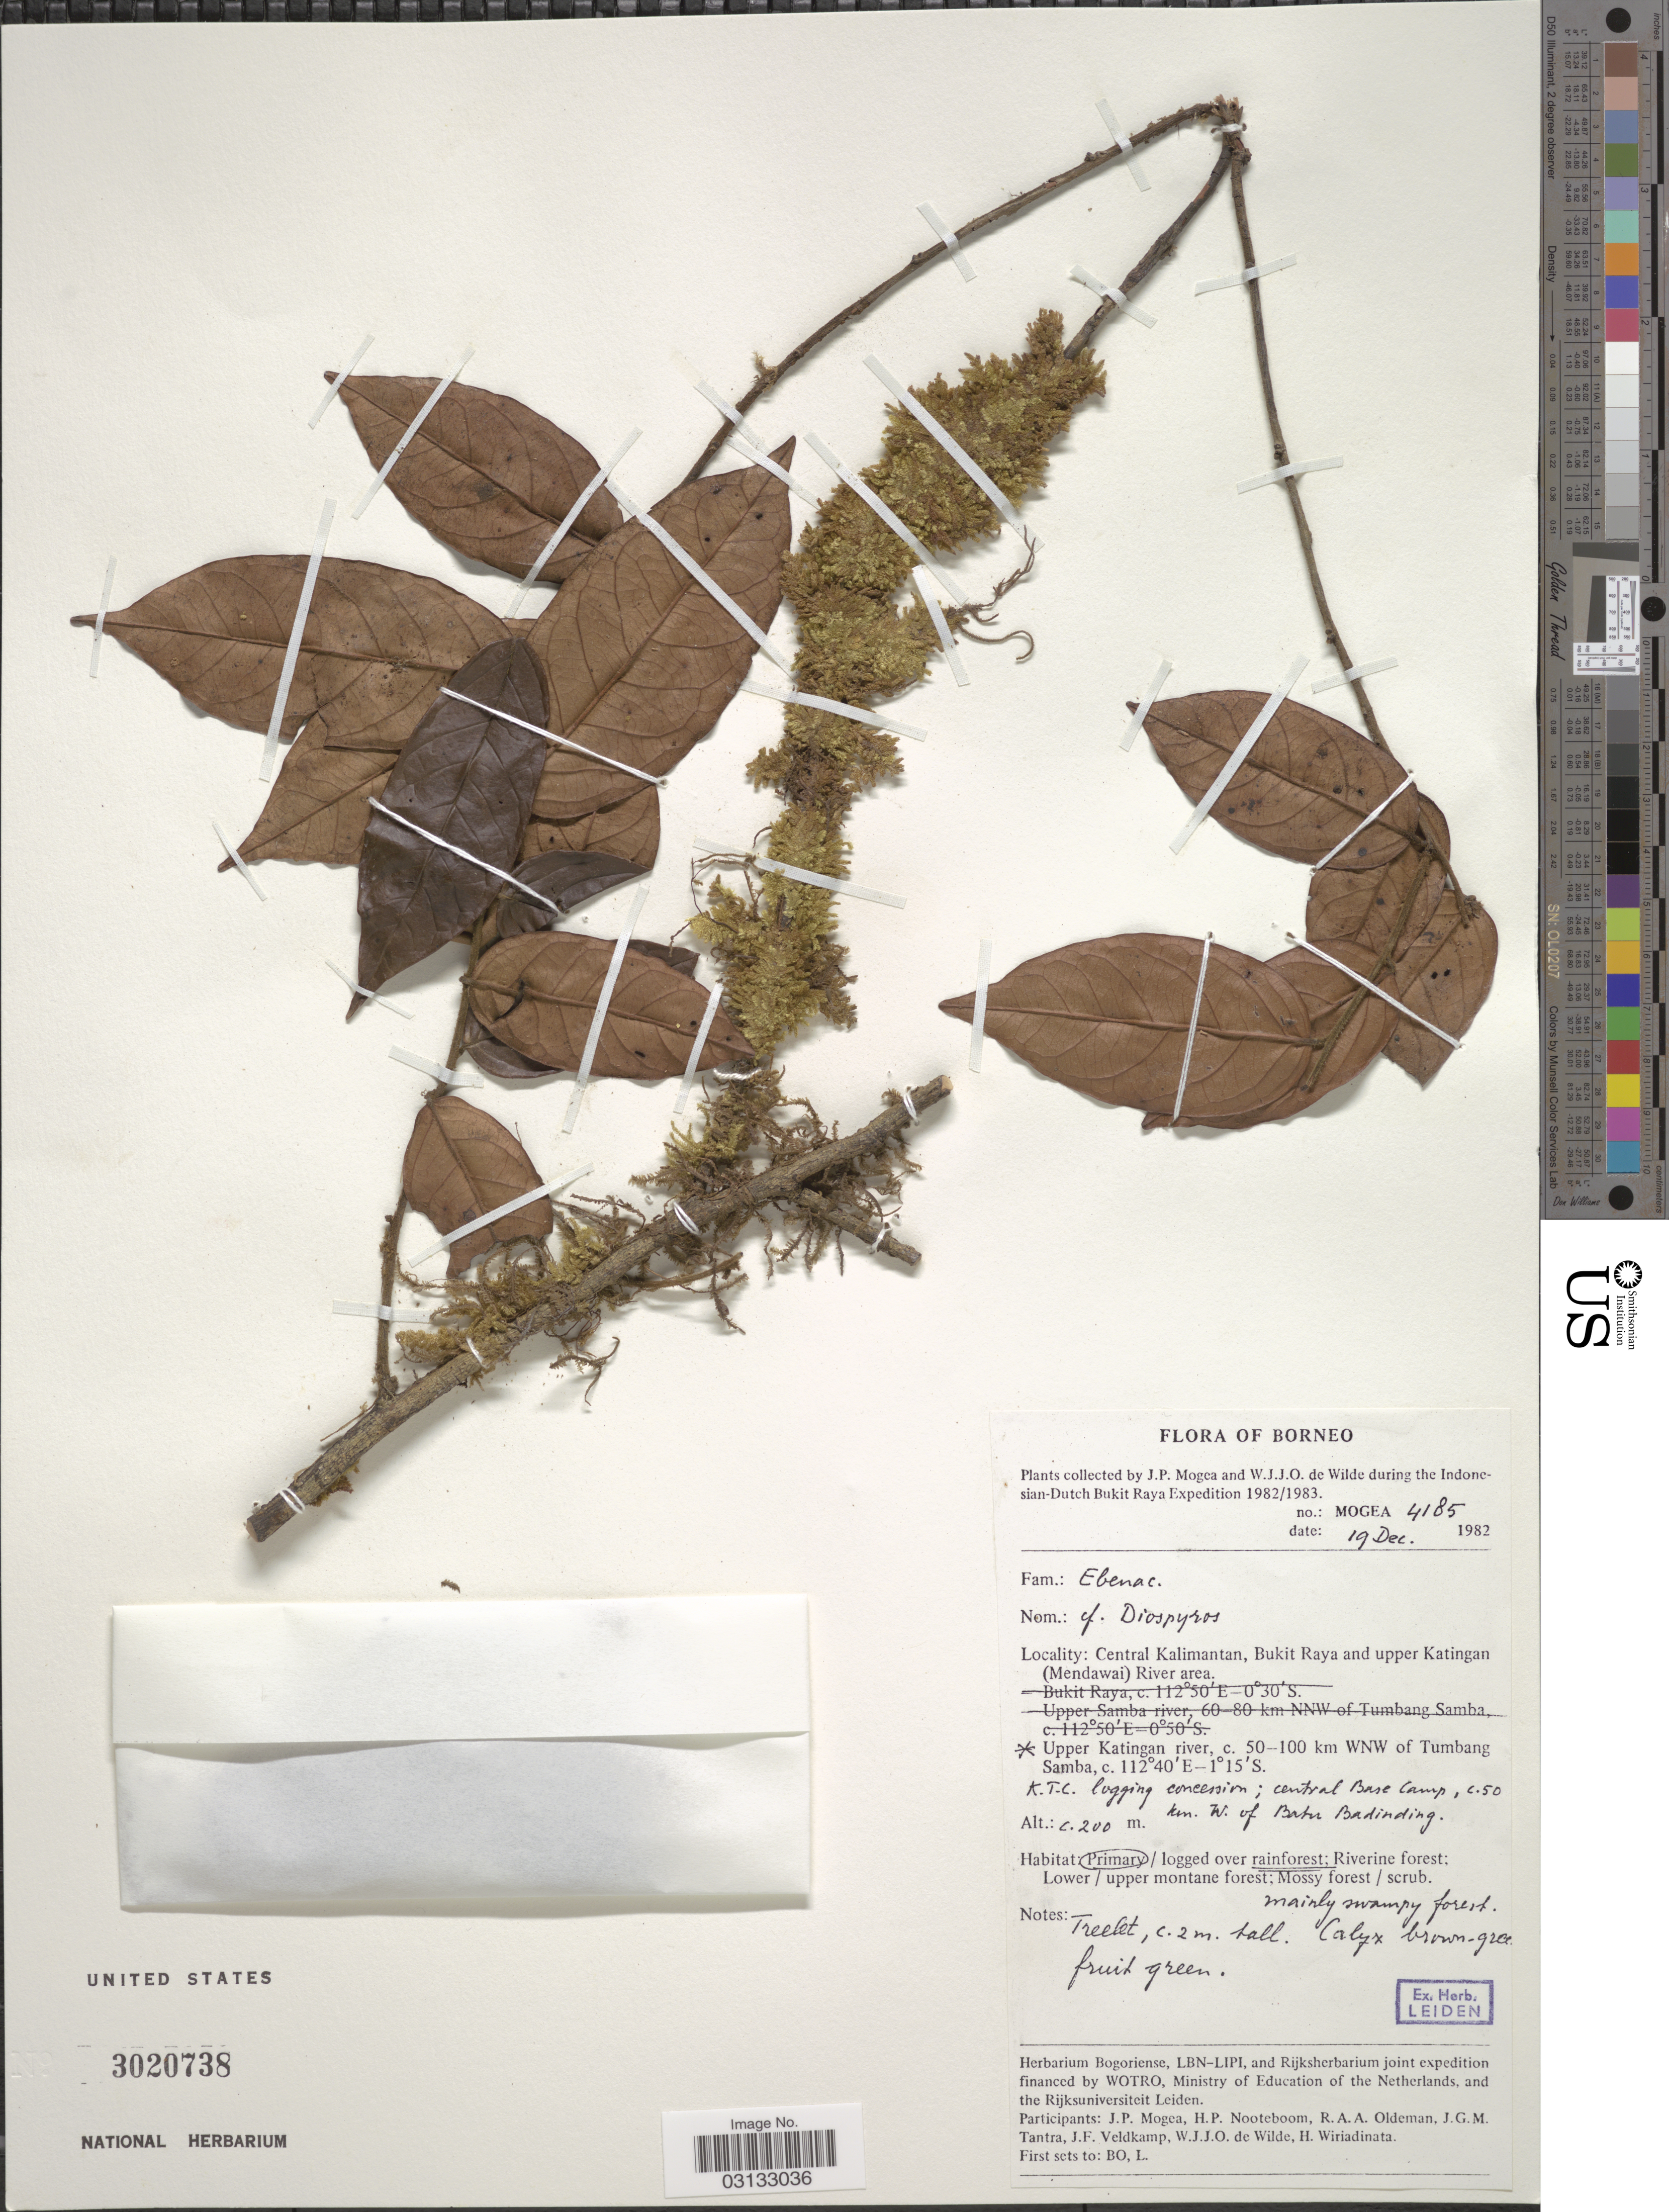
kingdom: Plantae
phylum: Tracheophyta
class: Magnoliopsida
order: Ericales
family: Ebenaceae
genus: Diospyros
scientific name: Diospyros sp.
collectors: J. Mogea & W. J. de Wilde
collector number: MOGEA 4185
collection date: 1982-12-19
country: Indonesia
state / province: Kalimantan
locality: Borneo, Central Kalimantan, Bukit Raya and upper Katingan (Mendawai) River area, Upper Katingan river, c. 50-100 km WNW of Tumbang Samba, K.T.C. logging concession; central Base camp, c. 50 km. W. of Batu Badinding.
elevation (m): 200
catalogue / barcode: US 3020738